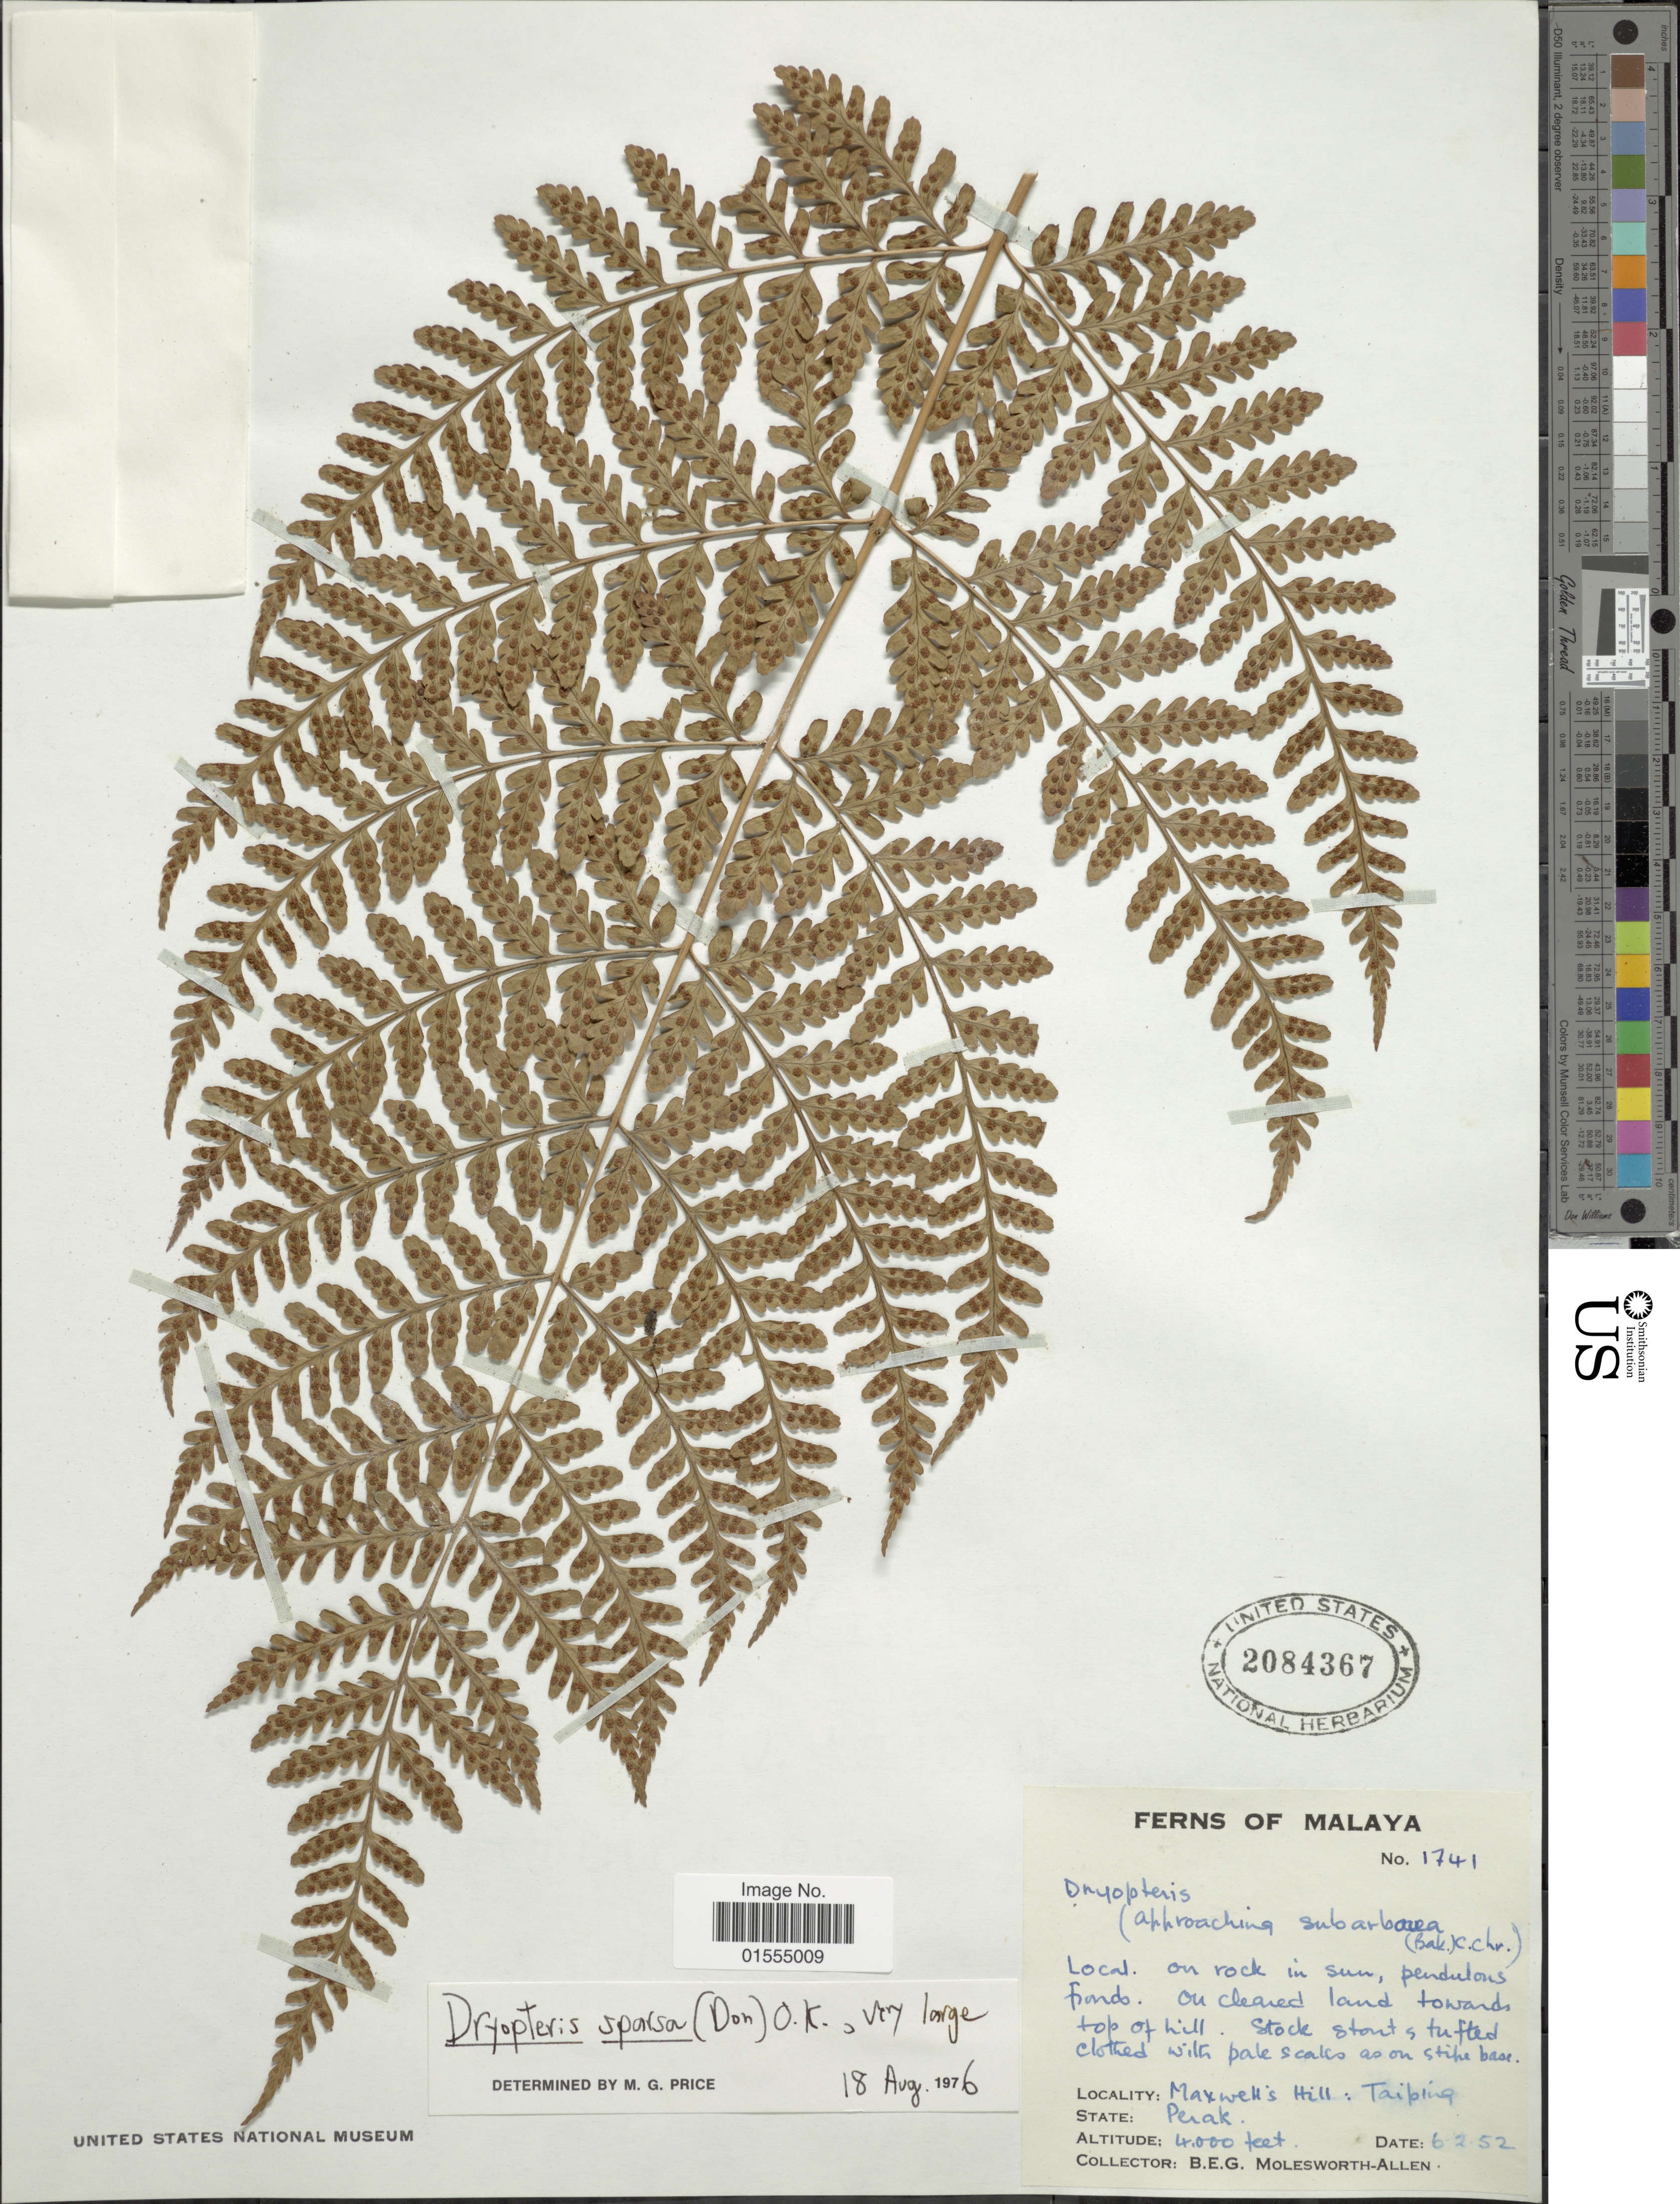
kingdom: Plantae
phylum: Tracheophyta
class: Polypodiopsida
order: Polypodiales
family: Dryopteridaceae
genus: Dryopteris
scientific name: Dryopteris sparsa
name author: (D. Don) Kuntze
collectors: B. E. G. Molesworth-Allen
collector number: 1741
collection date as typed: Transcribed d/m/y: 6/2/52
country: Malaysia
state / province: Perak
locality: Malaya, Maxwell's Hill : Taiping, Perak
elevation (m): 1219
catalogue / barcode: US 2084367